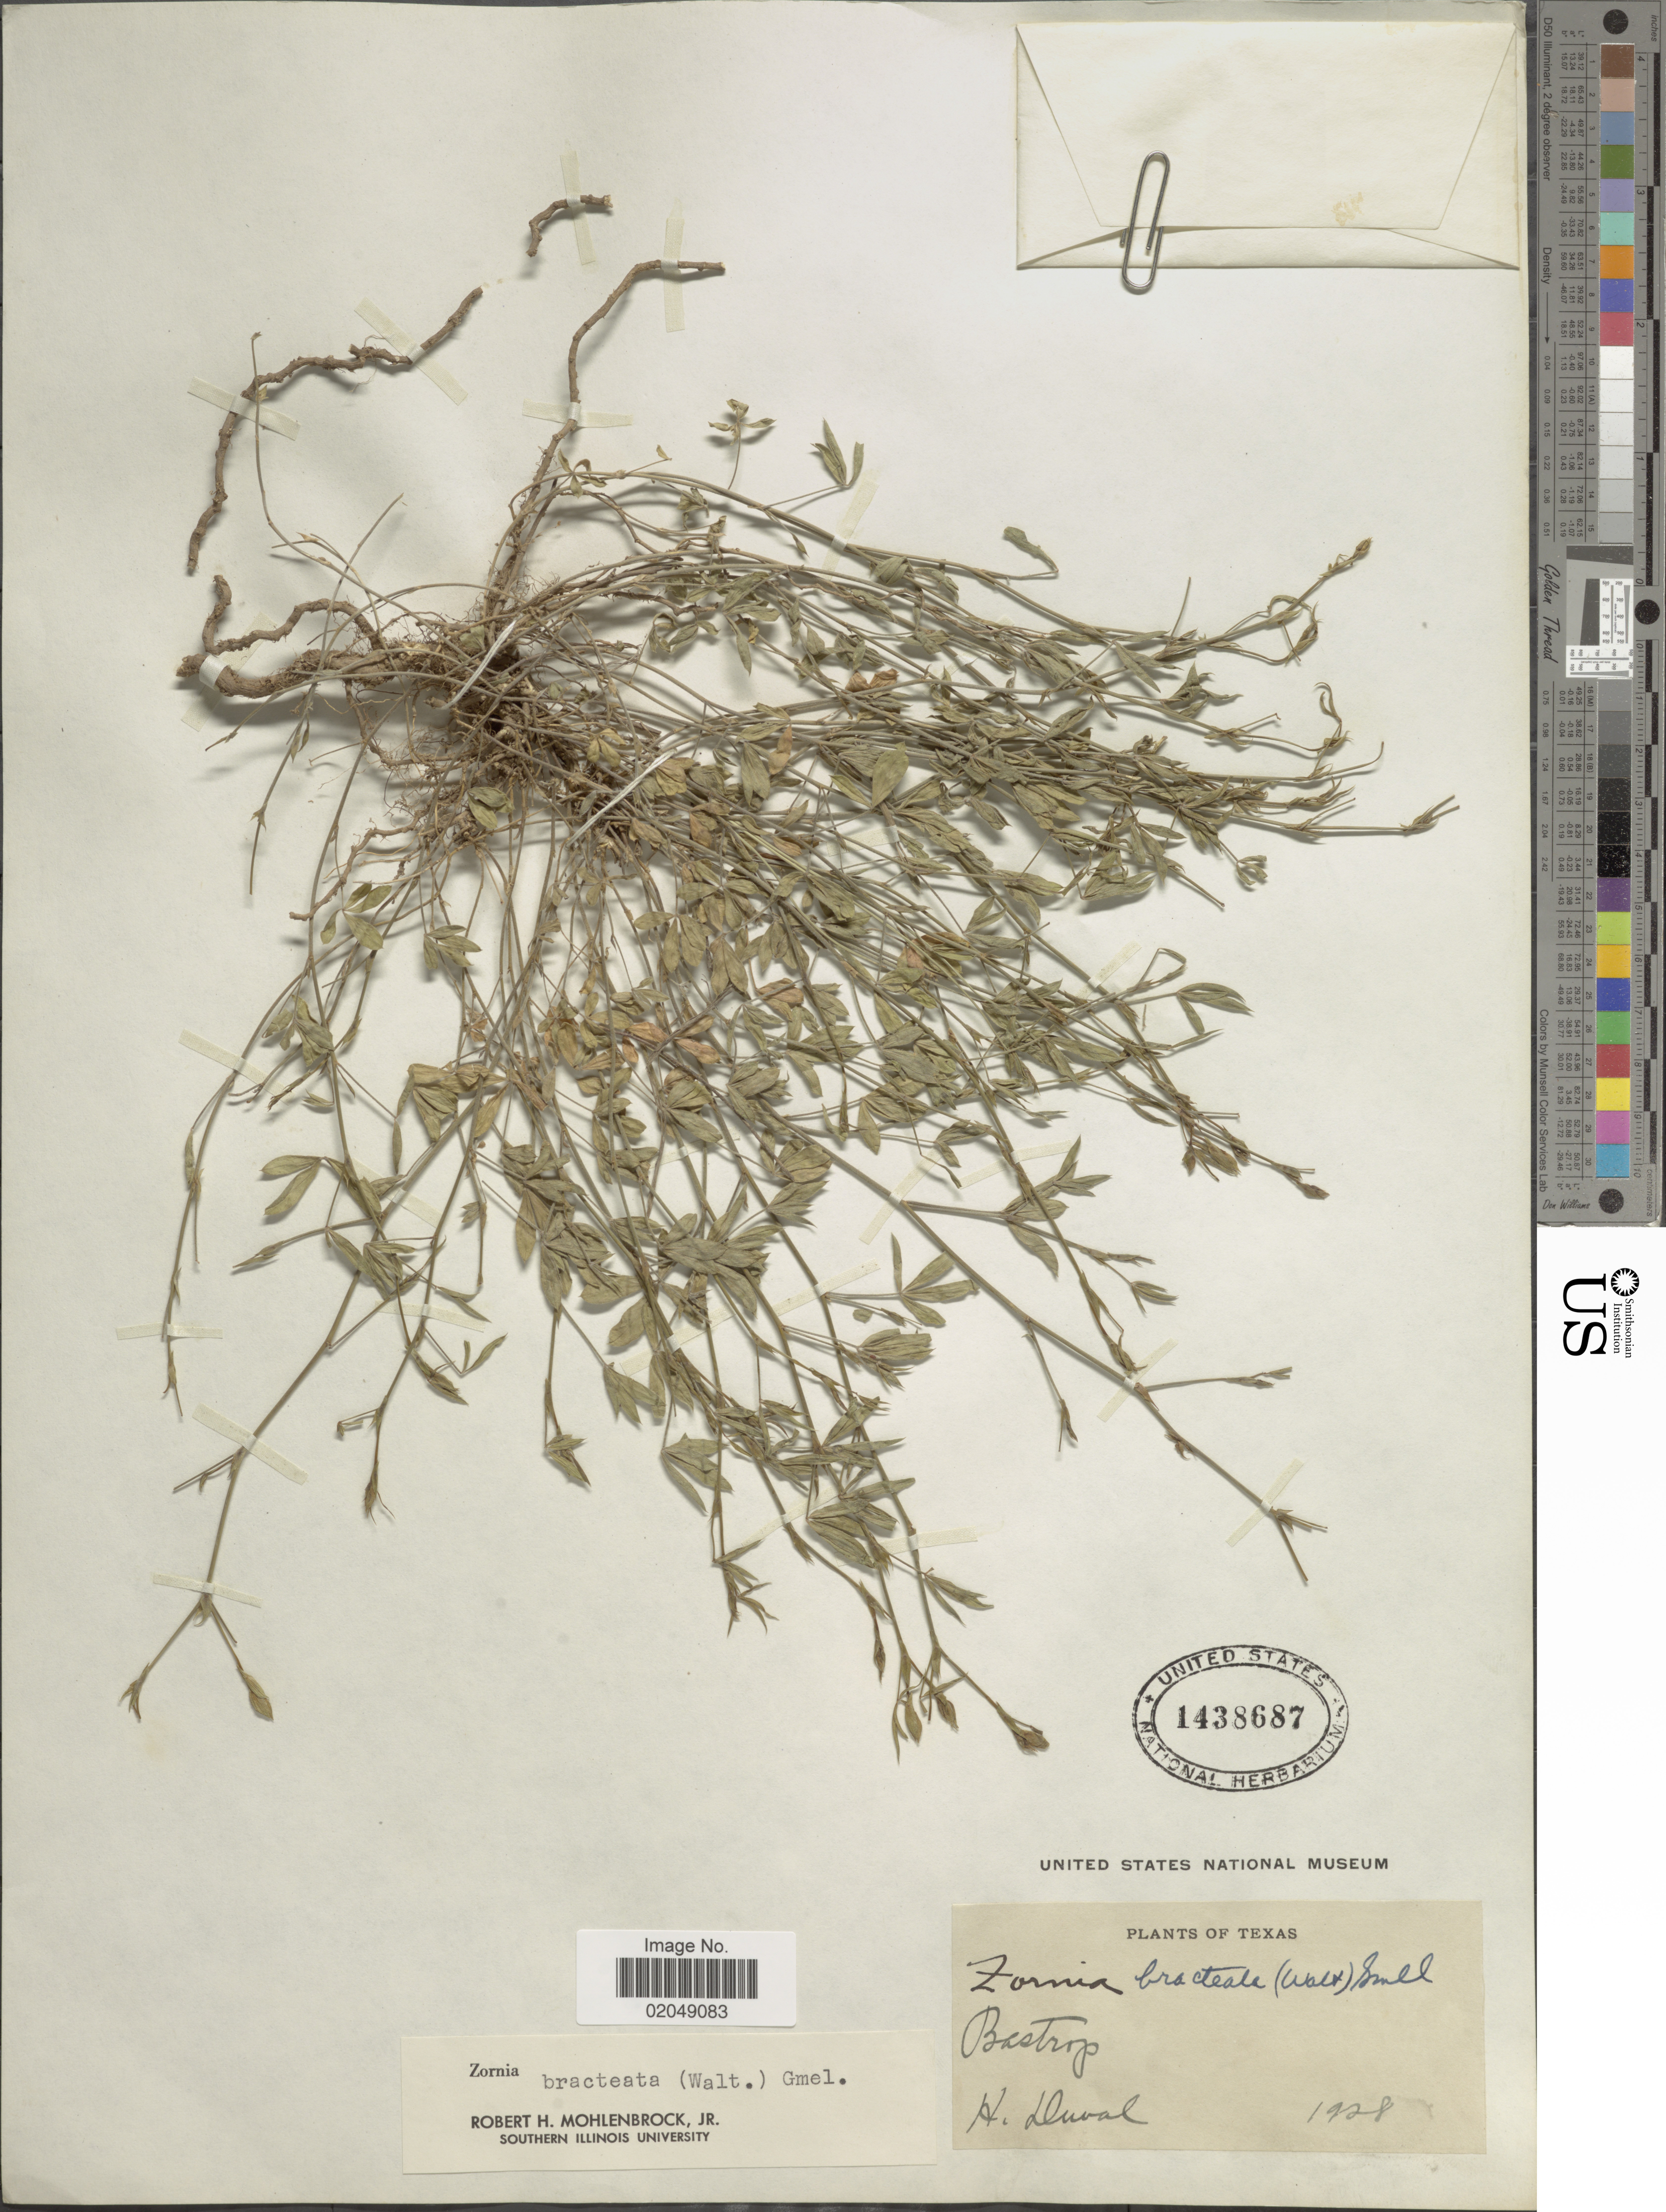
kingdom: Plantae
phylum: Tracheophyta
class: Magnoliopsida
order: Fabales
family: Fabaceae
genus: Zornia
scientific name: Zornia bracteata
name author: J.F. Gmel.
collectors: H. Duval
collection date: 1928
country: United States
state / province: Texas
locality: Bastrop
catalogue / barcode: US 1438687